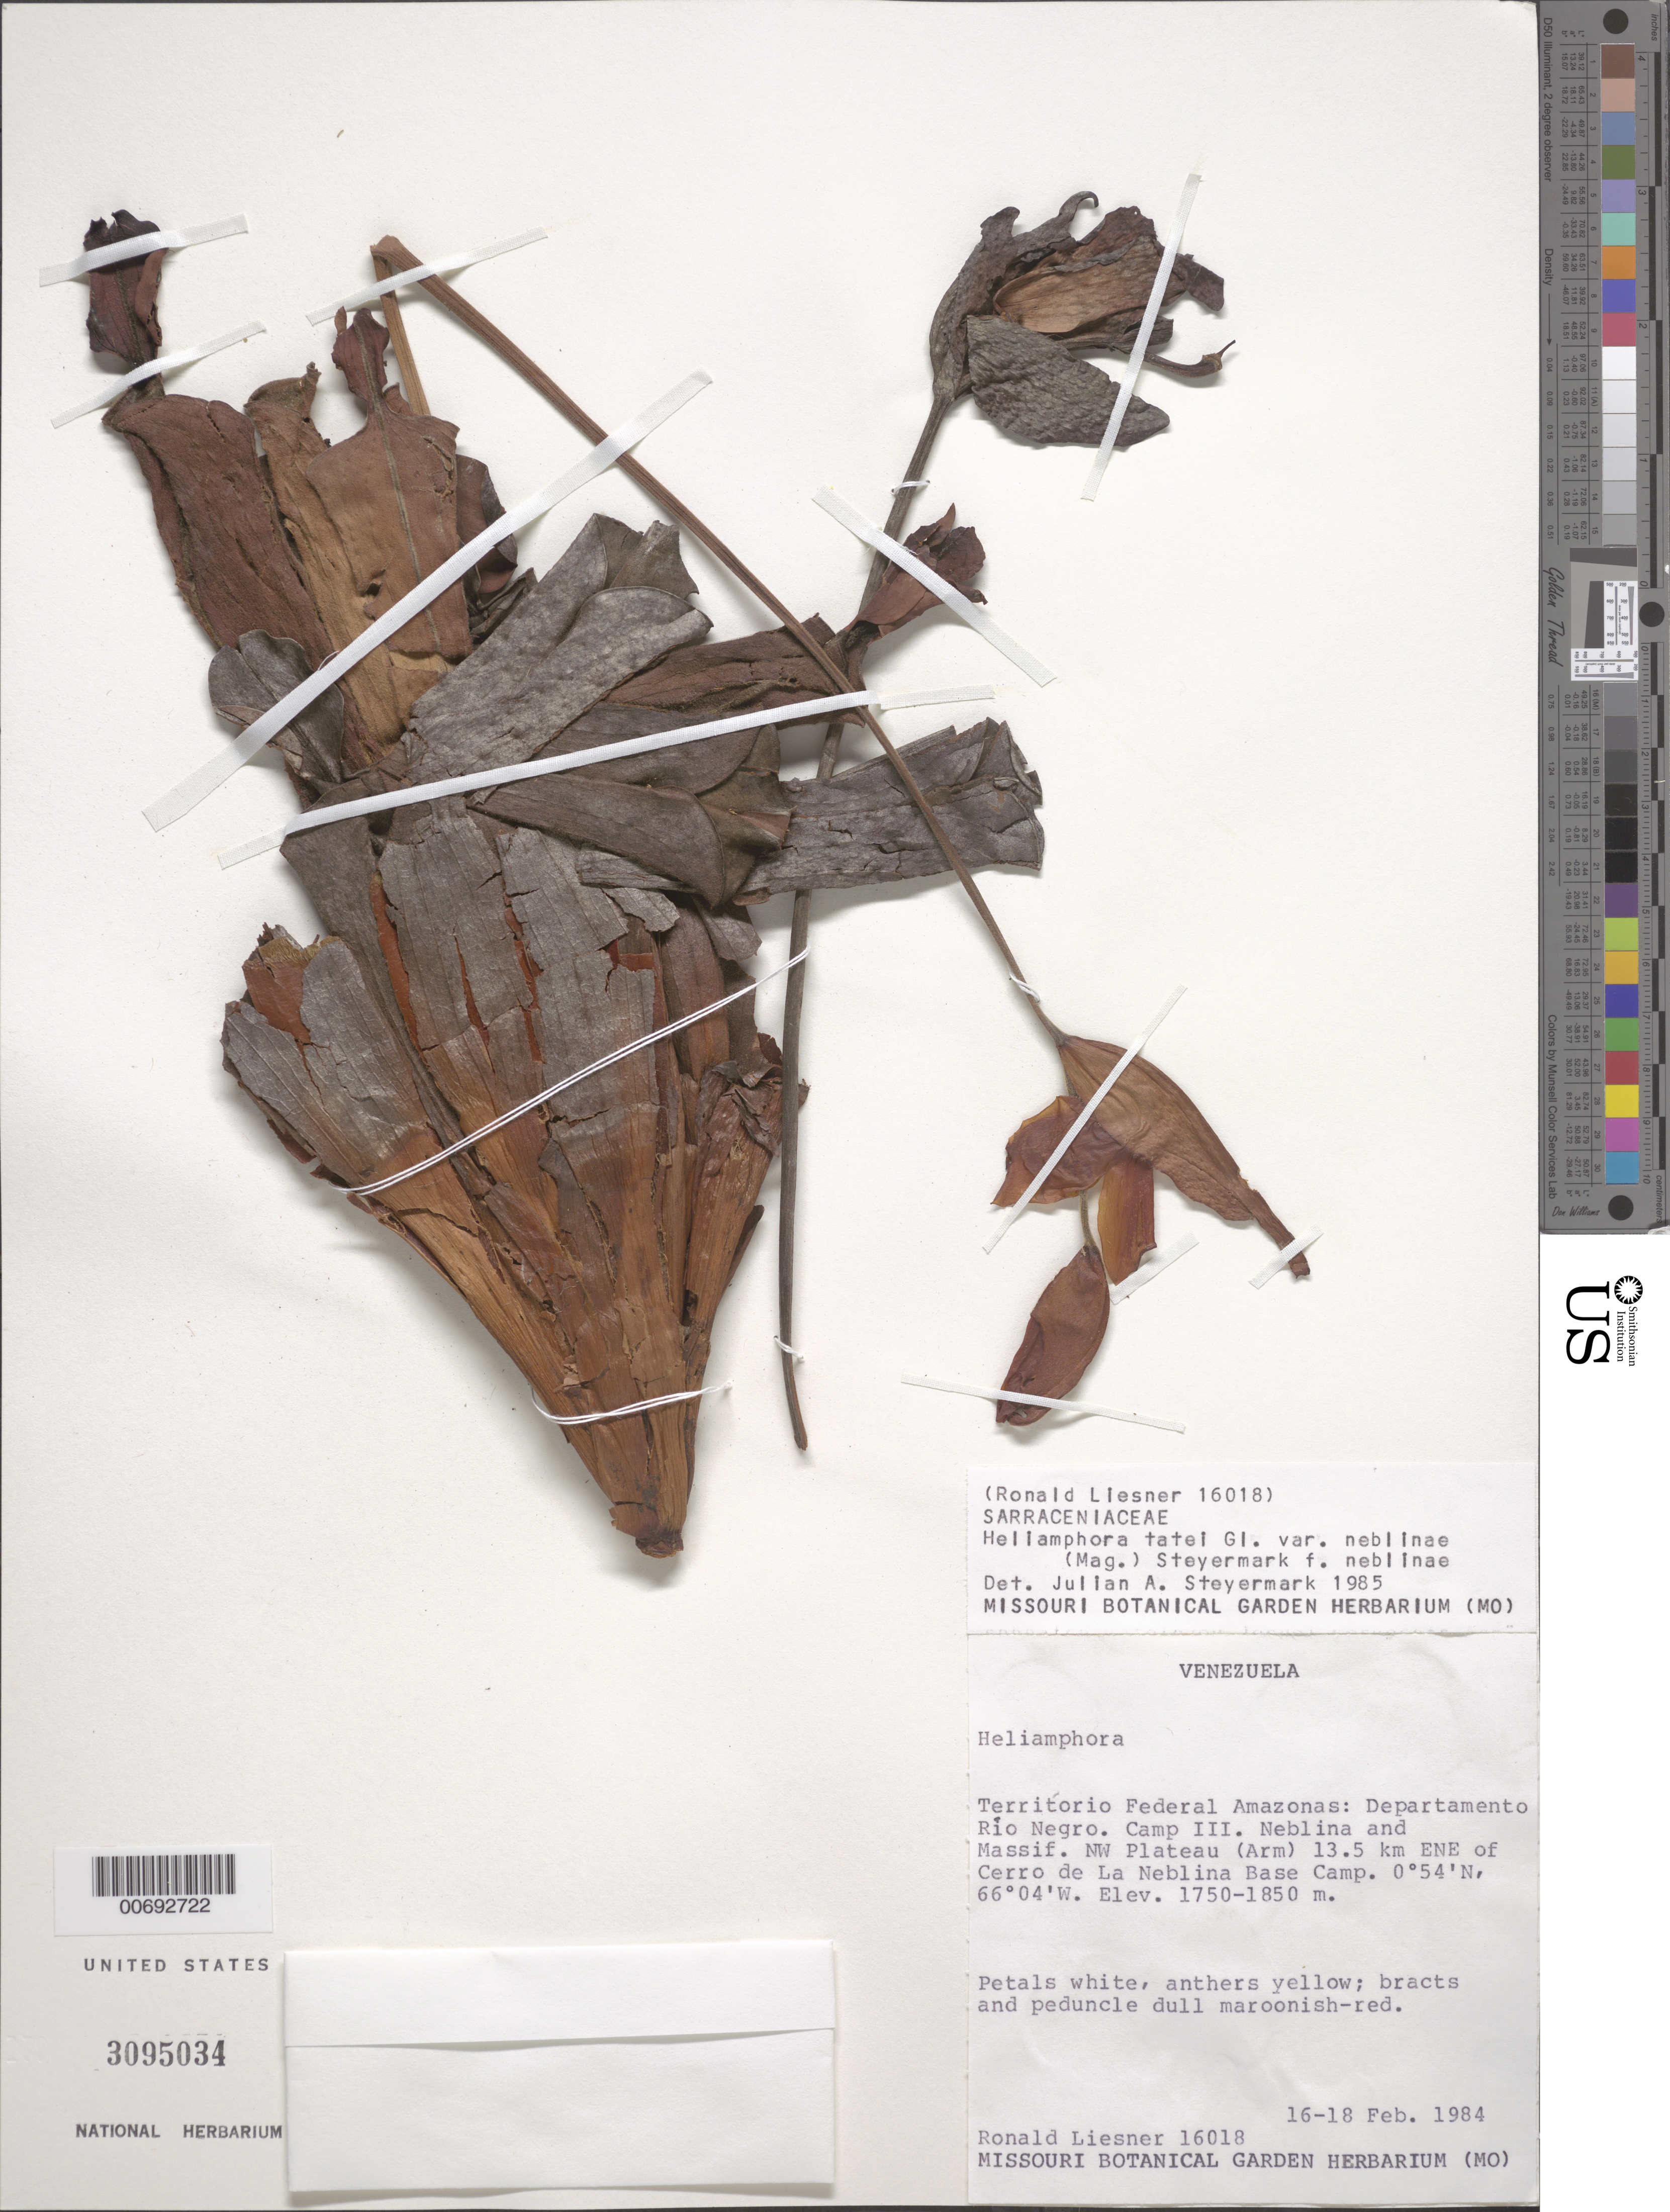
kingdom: Plantae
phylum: Tracheophyta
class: Magnoliopsida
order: Ericales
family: Sarraceniaceae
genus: Heliamphora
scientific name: Heliamphora tatei var. neblinae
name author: (Maguire) Steyerm.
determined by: Steyermark, Julian A., (VEN)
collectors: R. L. Liesner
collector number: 16018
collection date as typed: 16-Feb-84 to 18-Feb-84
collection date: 1984-02-16/1984-02-18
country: Venezuela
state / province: Amazonas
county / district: Río Negro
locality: Cerro de La Neblina Base Camp, Camp III, Neblina & Massif, NW Plateau, 13.5 km ENE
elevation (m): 1750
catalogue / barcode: US 3095034